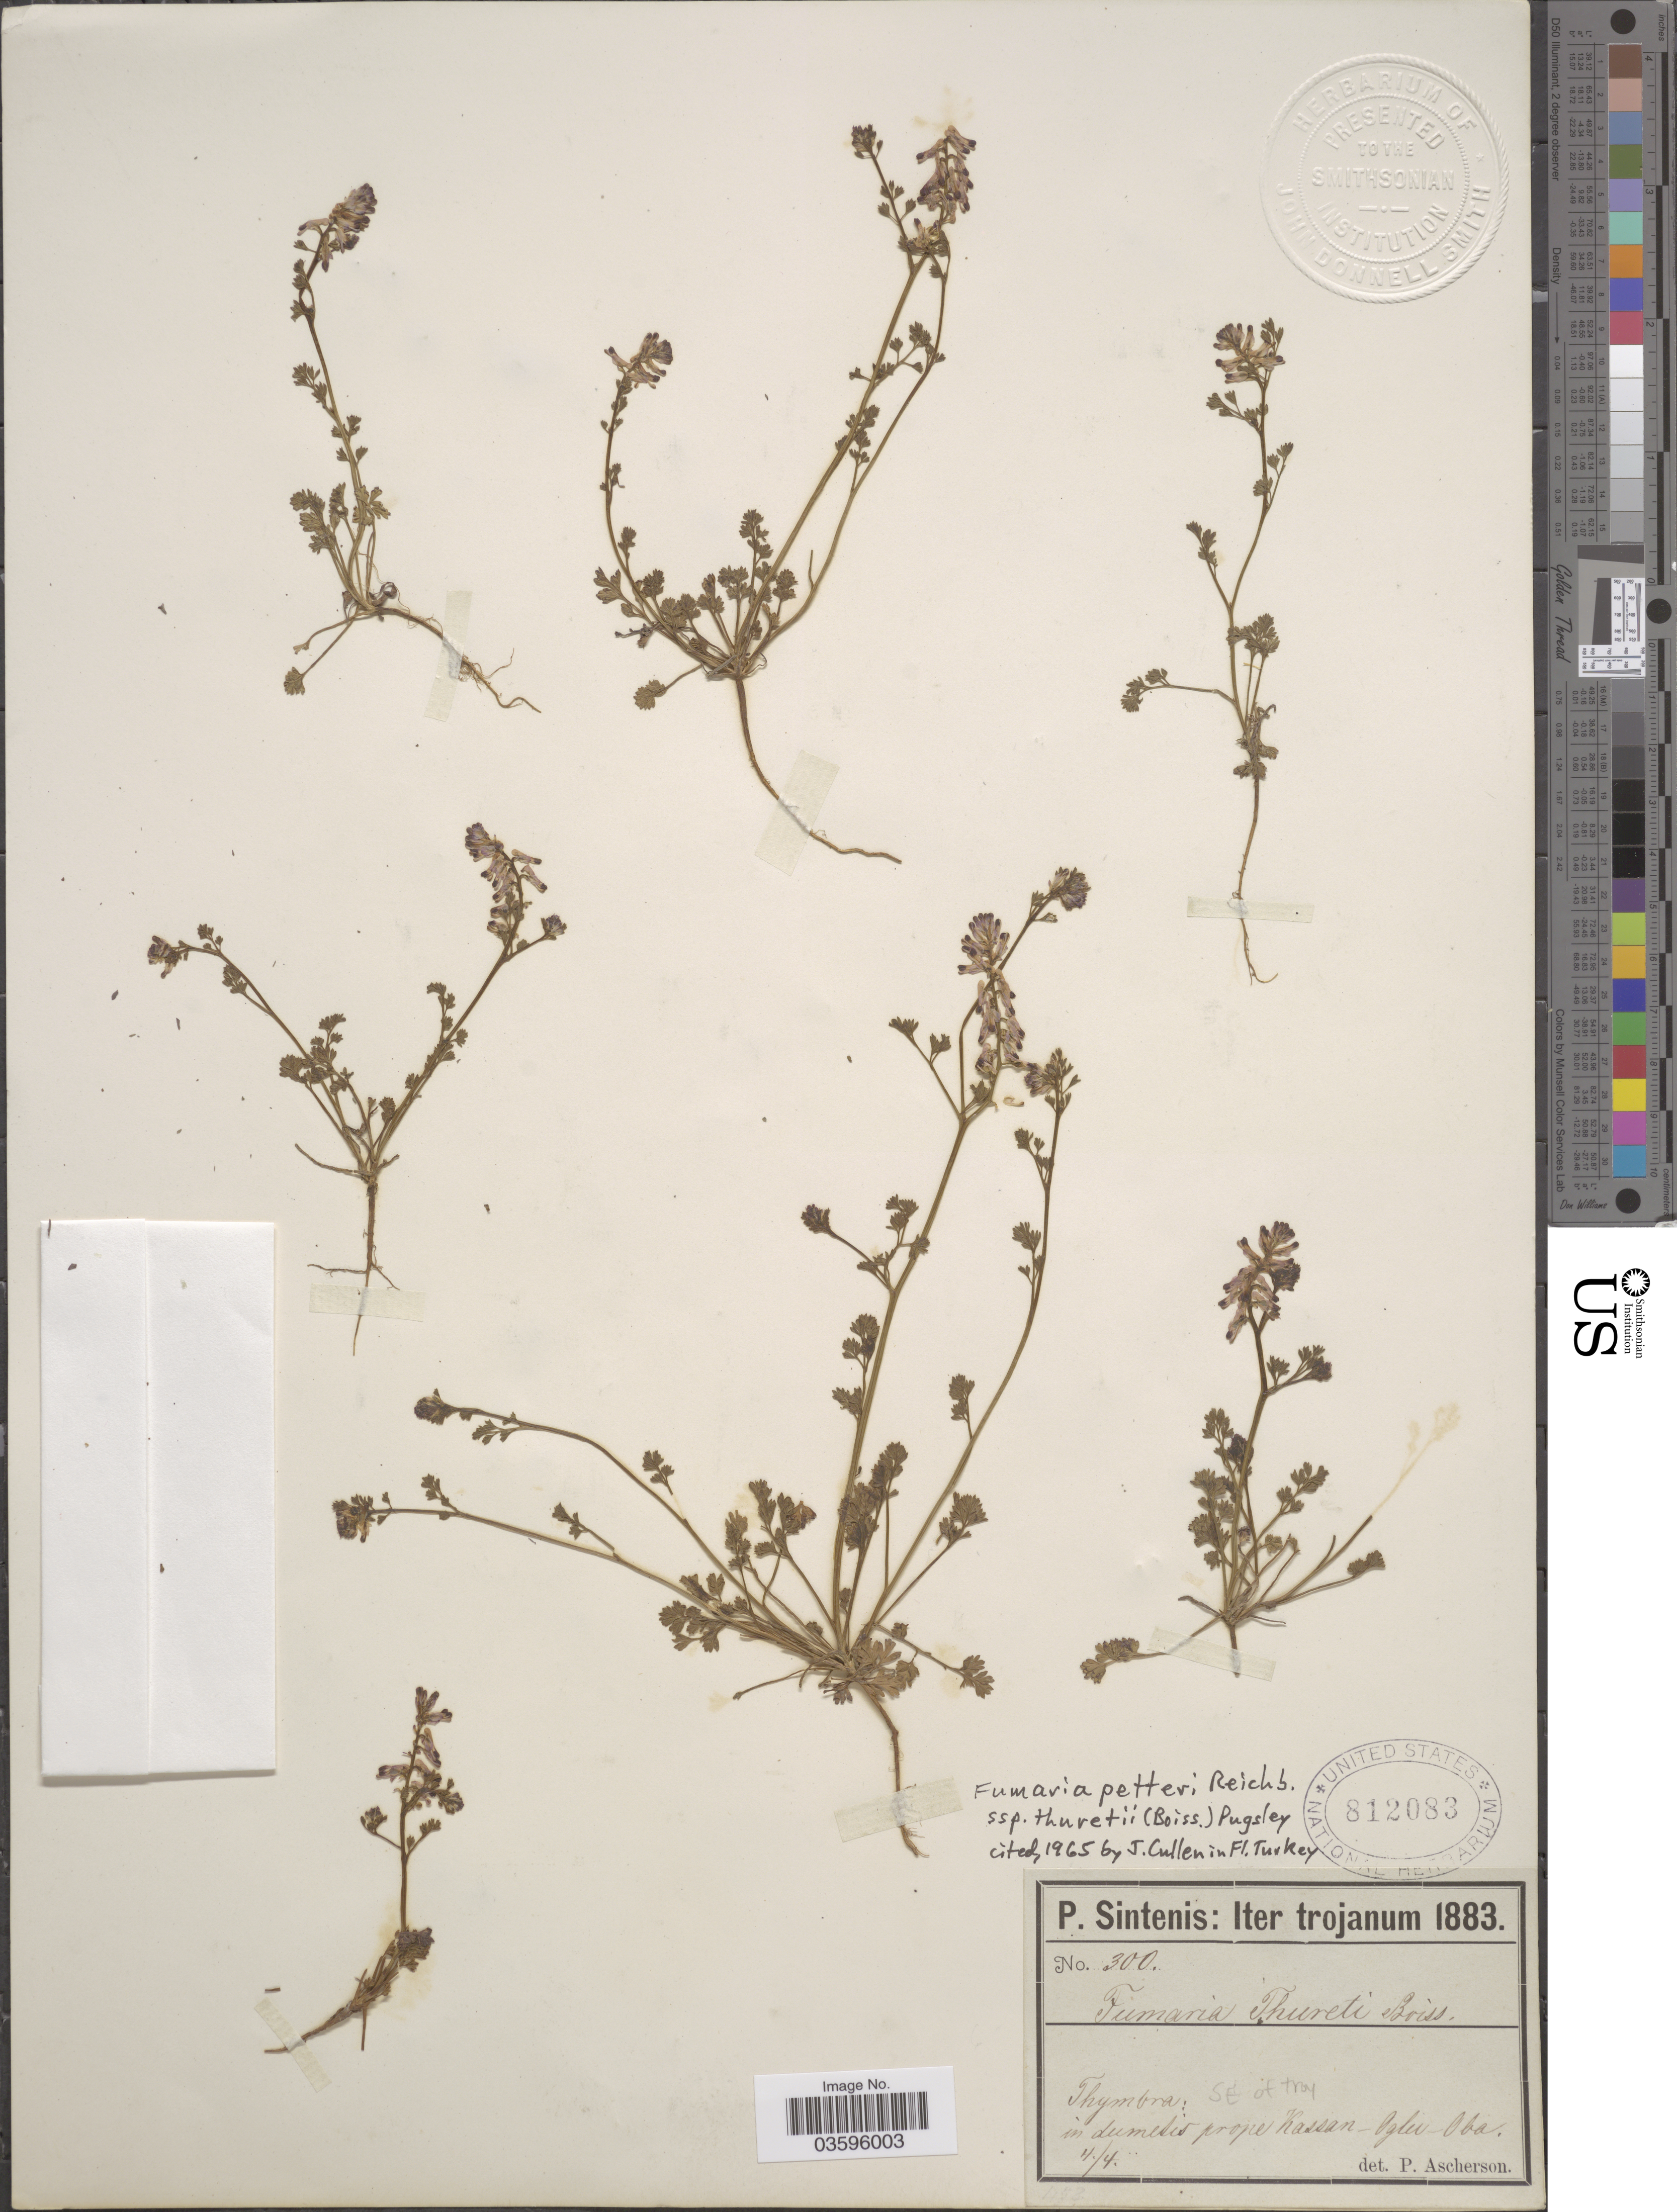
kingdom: Plantae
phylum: Tracheophyta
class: Magnoliopsida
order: Ranunculales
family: Papaveraceae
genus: Fumaria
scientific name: Fumaria petteri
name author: Rchb.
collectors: P. Sintenis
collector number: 300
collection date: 1883-04-04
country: Turkey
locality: Inter Trojanum. Thymbra: SE of Troy in dumelis prope Kassan-Oglu-Oba. [interpreted]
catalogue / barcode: US 812083